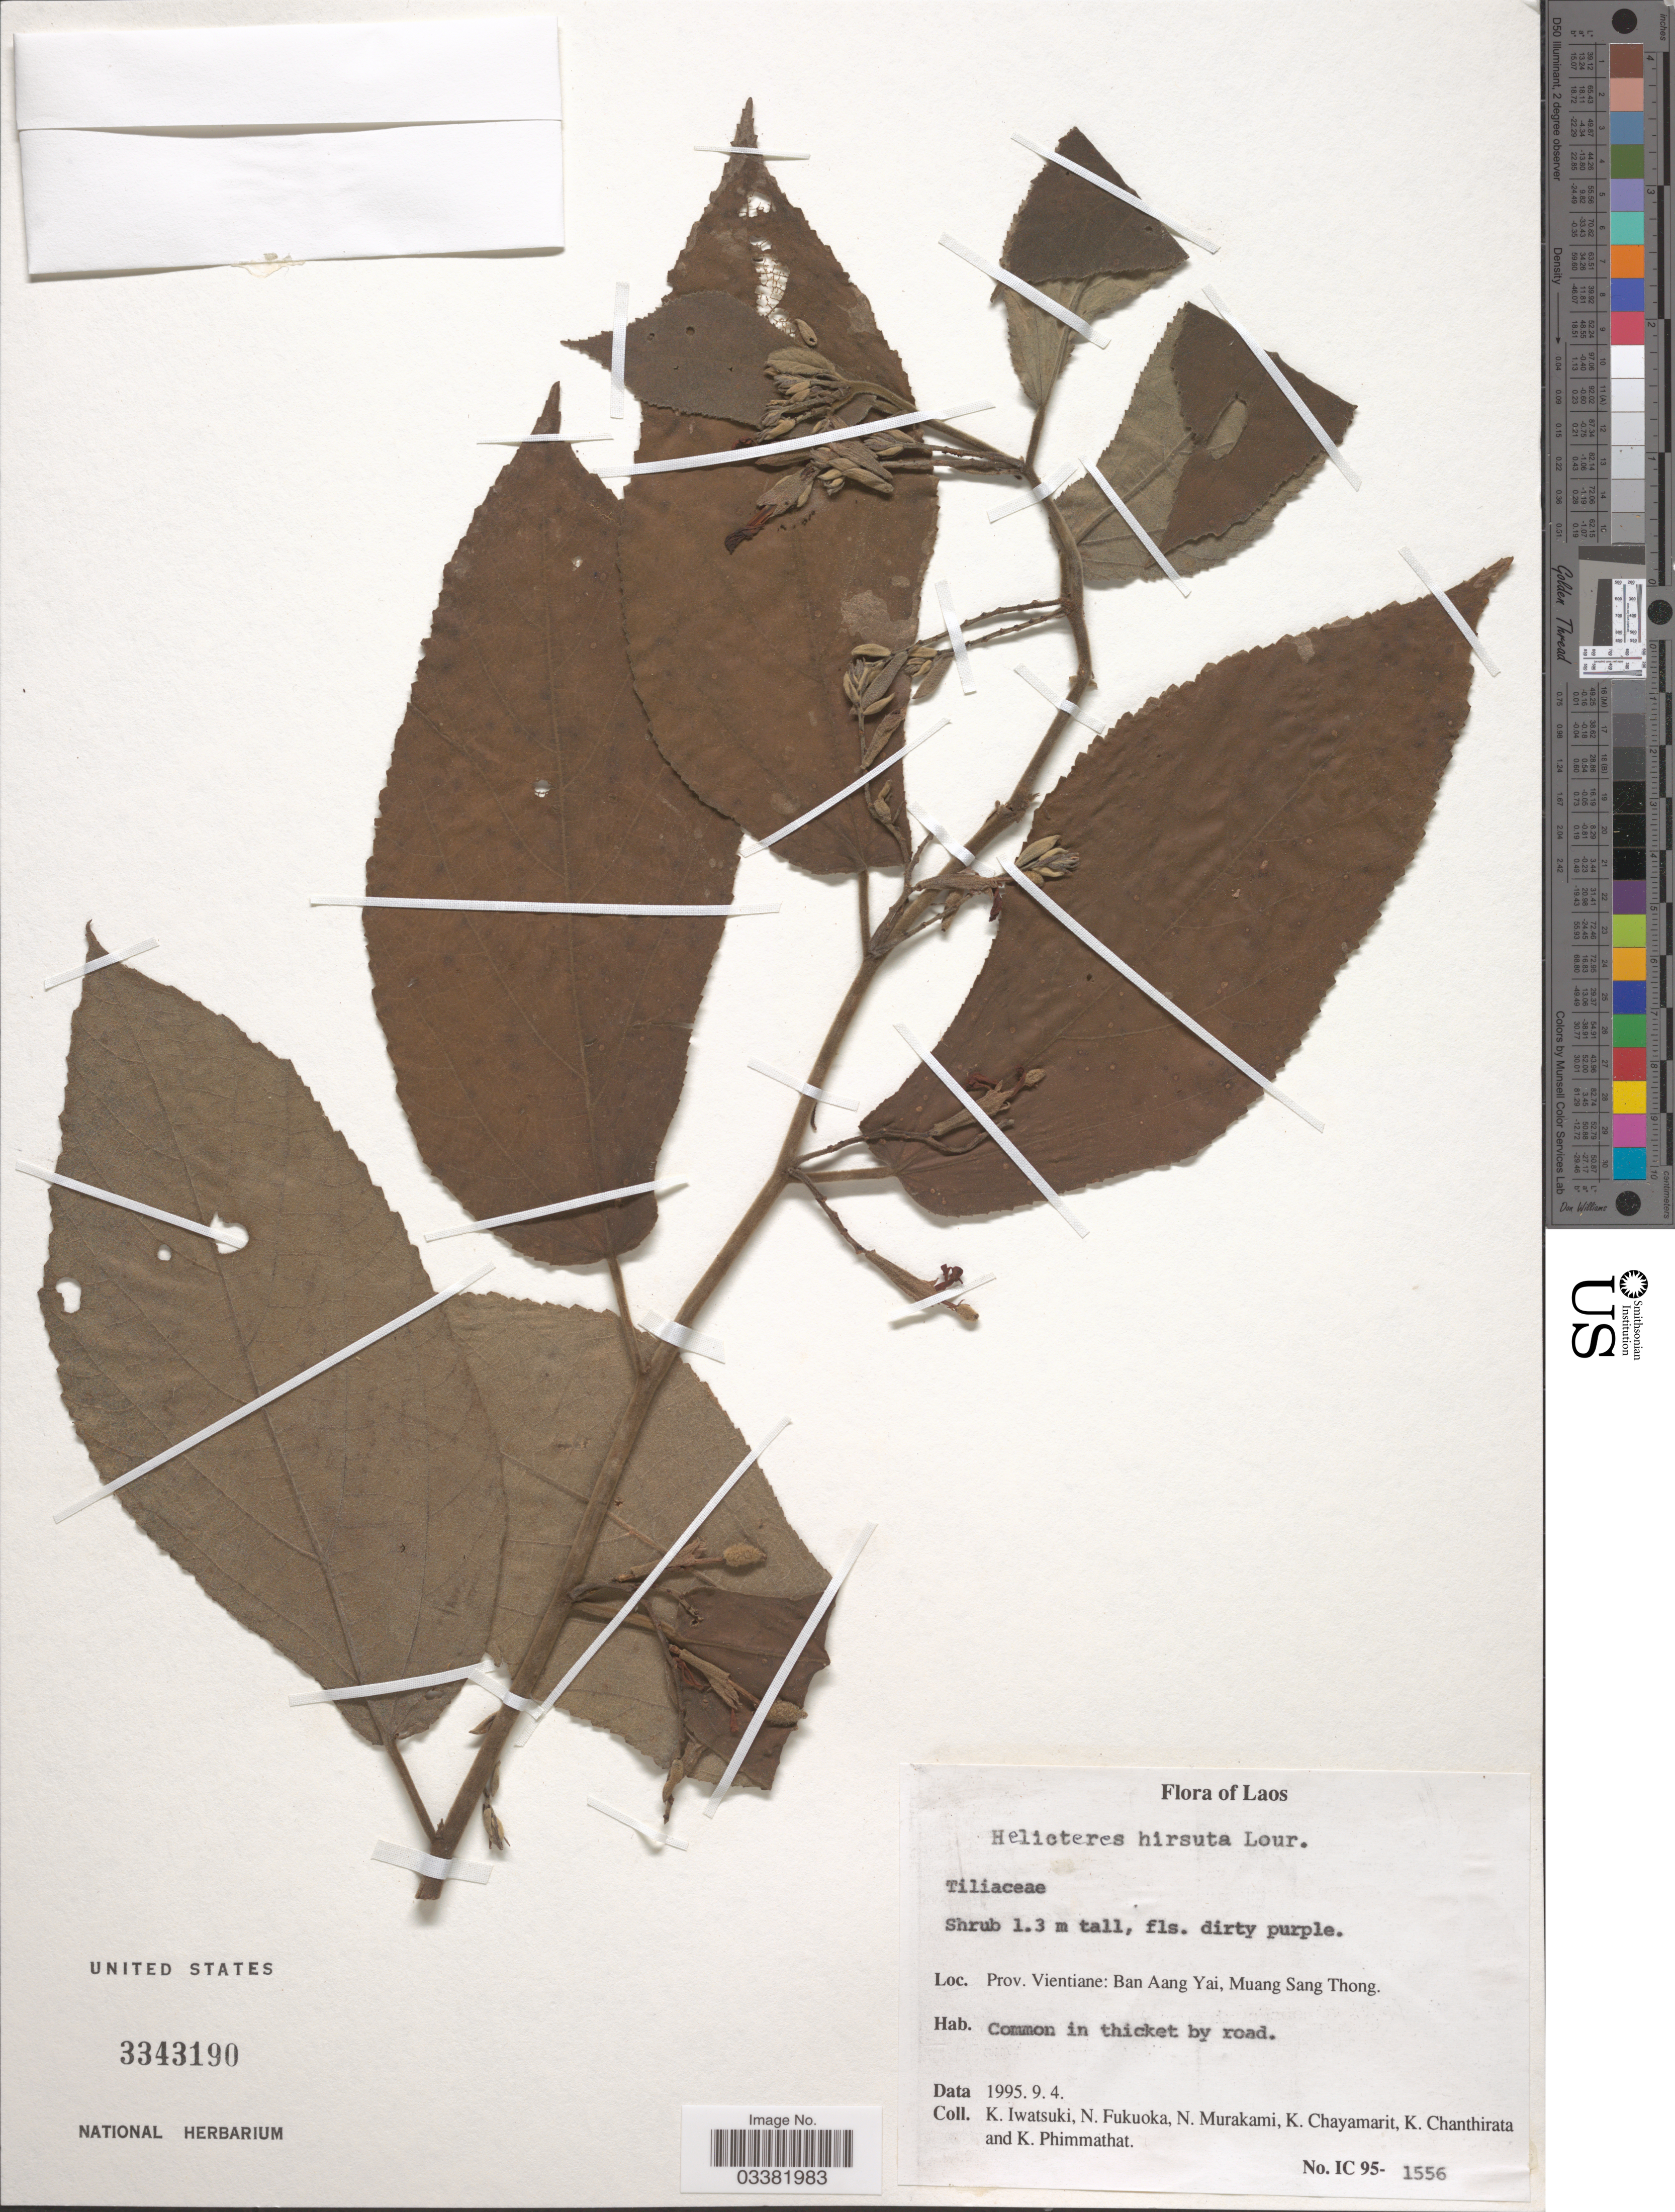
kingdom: Plantae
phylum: Tracheophyta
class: Magnoliopsida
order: Malvales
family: Malvaceae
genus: Helicteres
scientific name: Helicteres hirsuta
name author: Lour.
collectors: K. Iwatsuki, N. Fukuoka, N. Murakami, K. Chayamarit & et al.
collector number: IC95-1556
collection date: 1995-09-04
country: Laos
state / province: Viangchan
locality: Prov. Vientiane: Ban Aang Yai, Muang Sang Thong.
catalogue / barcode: US 3343190